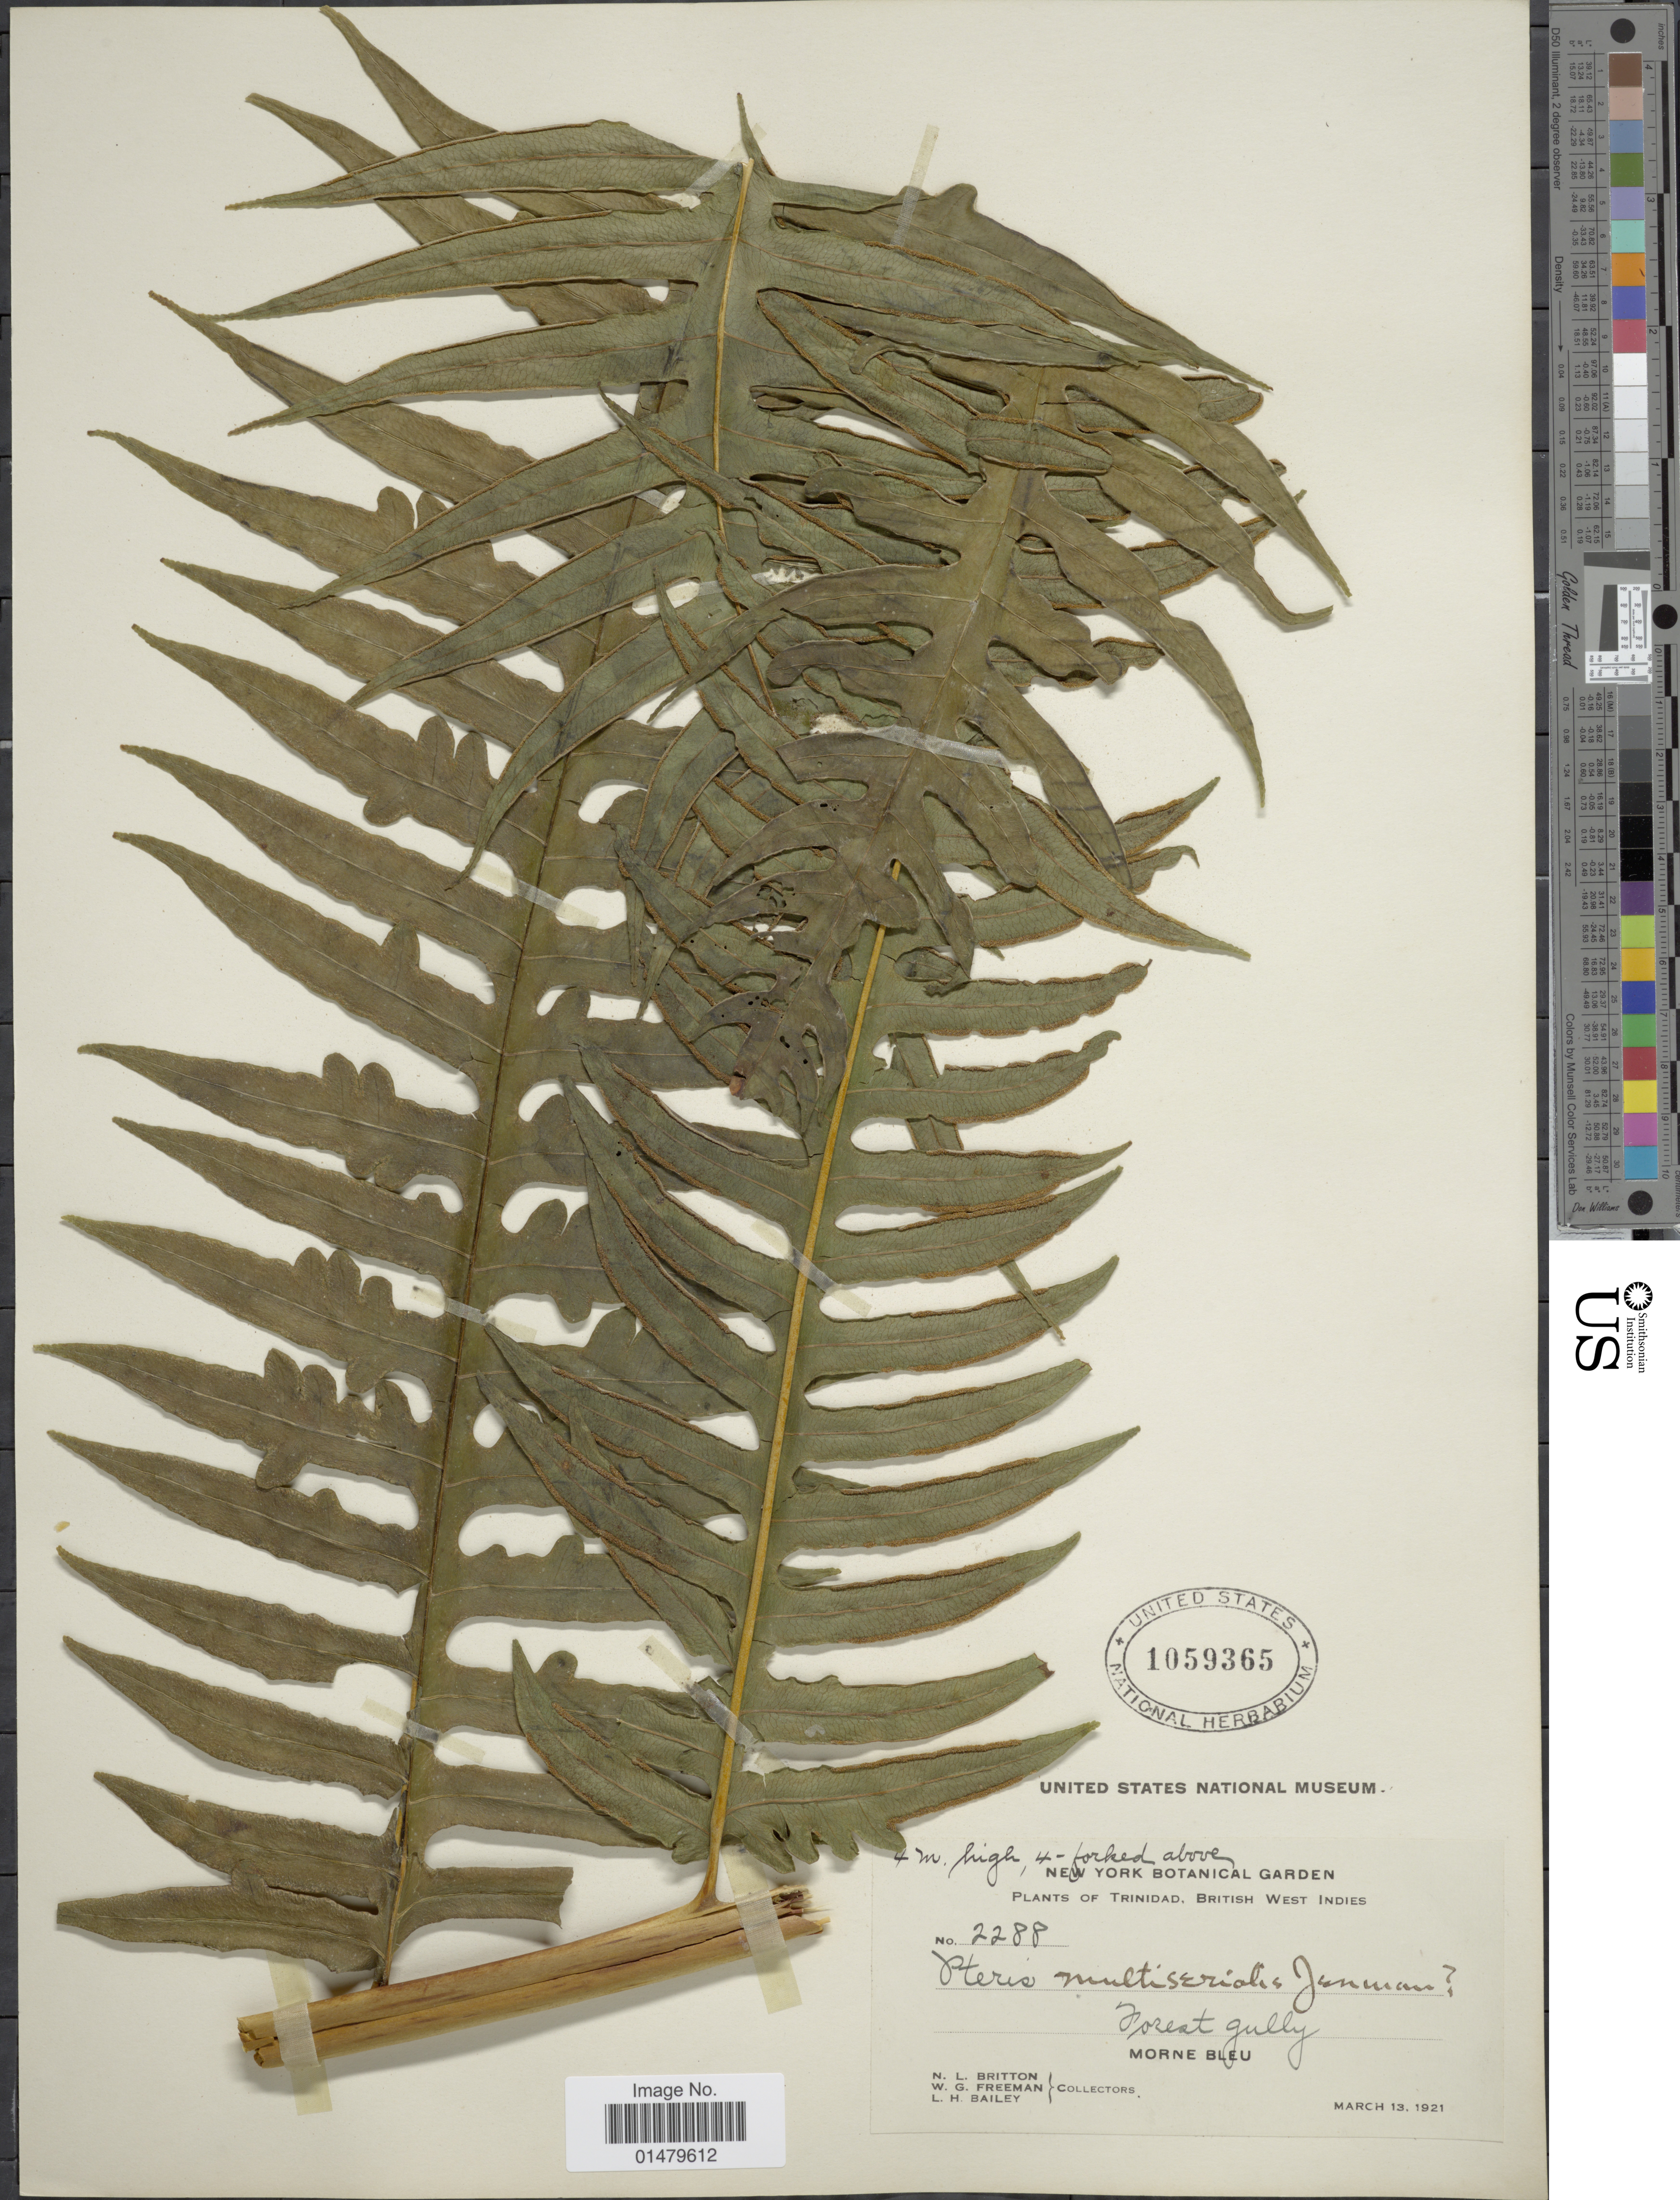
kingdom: Plantae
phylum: Tracheophyta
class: Polypodiopsida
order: Polypodiales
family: Pteridaceae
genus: Pteris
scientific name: Pteris multiserialis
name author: Jenman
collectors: N. Britton, W. Freeman & L. H. Bailey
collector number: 2288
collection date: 1921-03-13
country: Trinidad and Tobago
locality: Trinidad, British West Indies. Morne Bleu.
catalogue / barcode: US 1059365